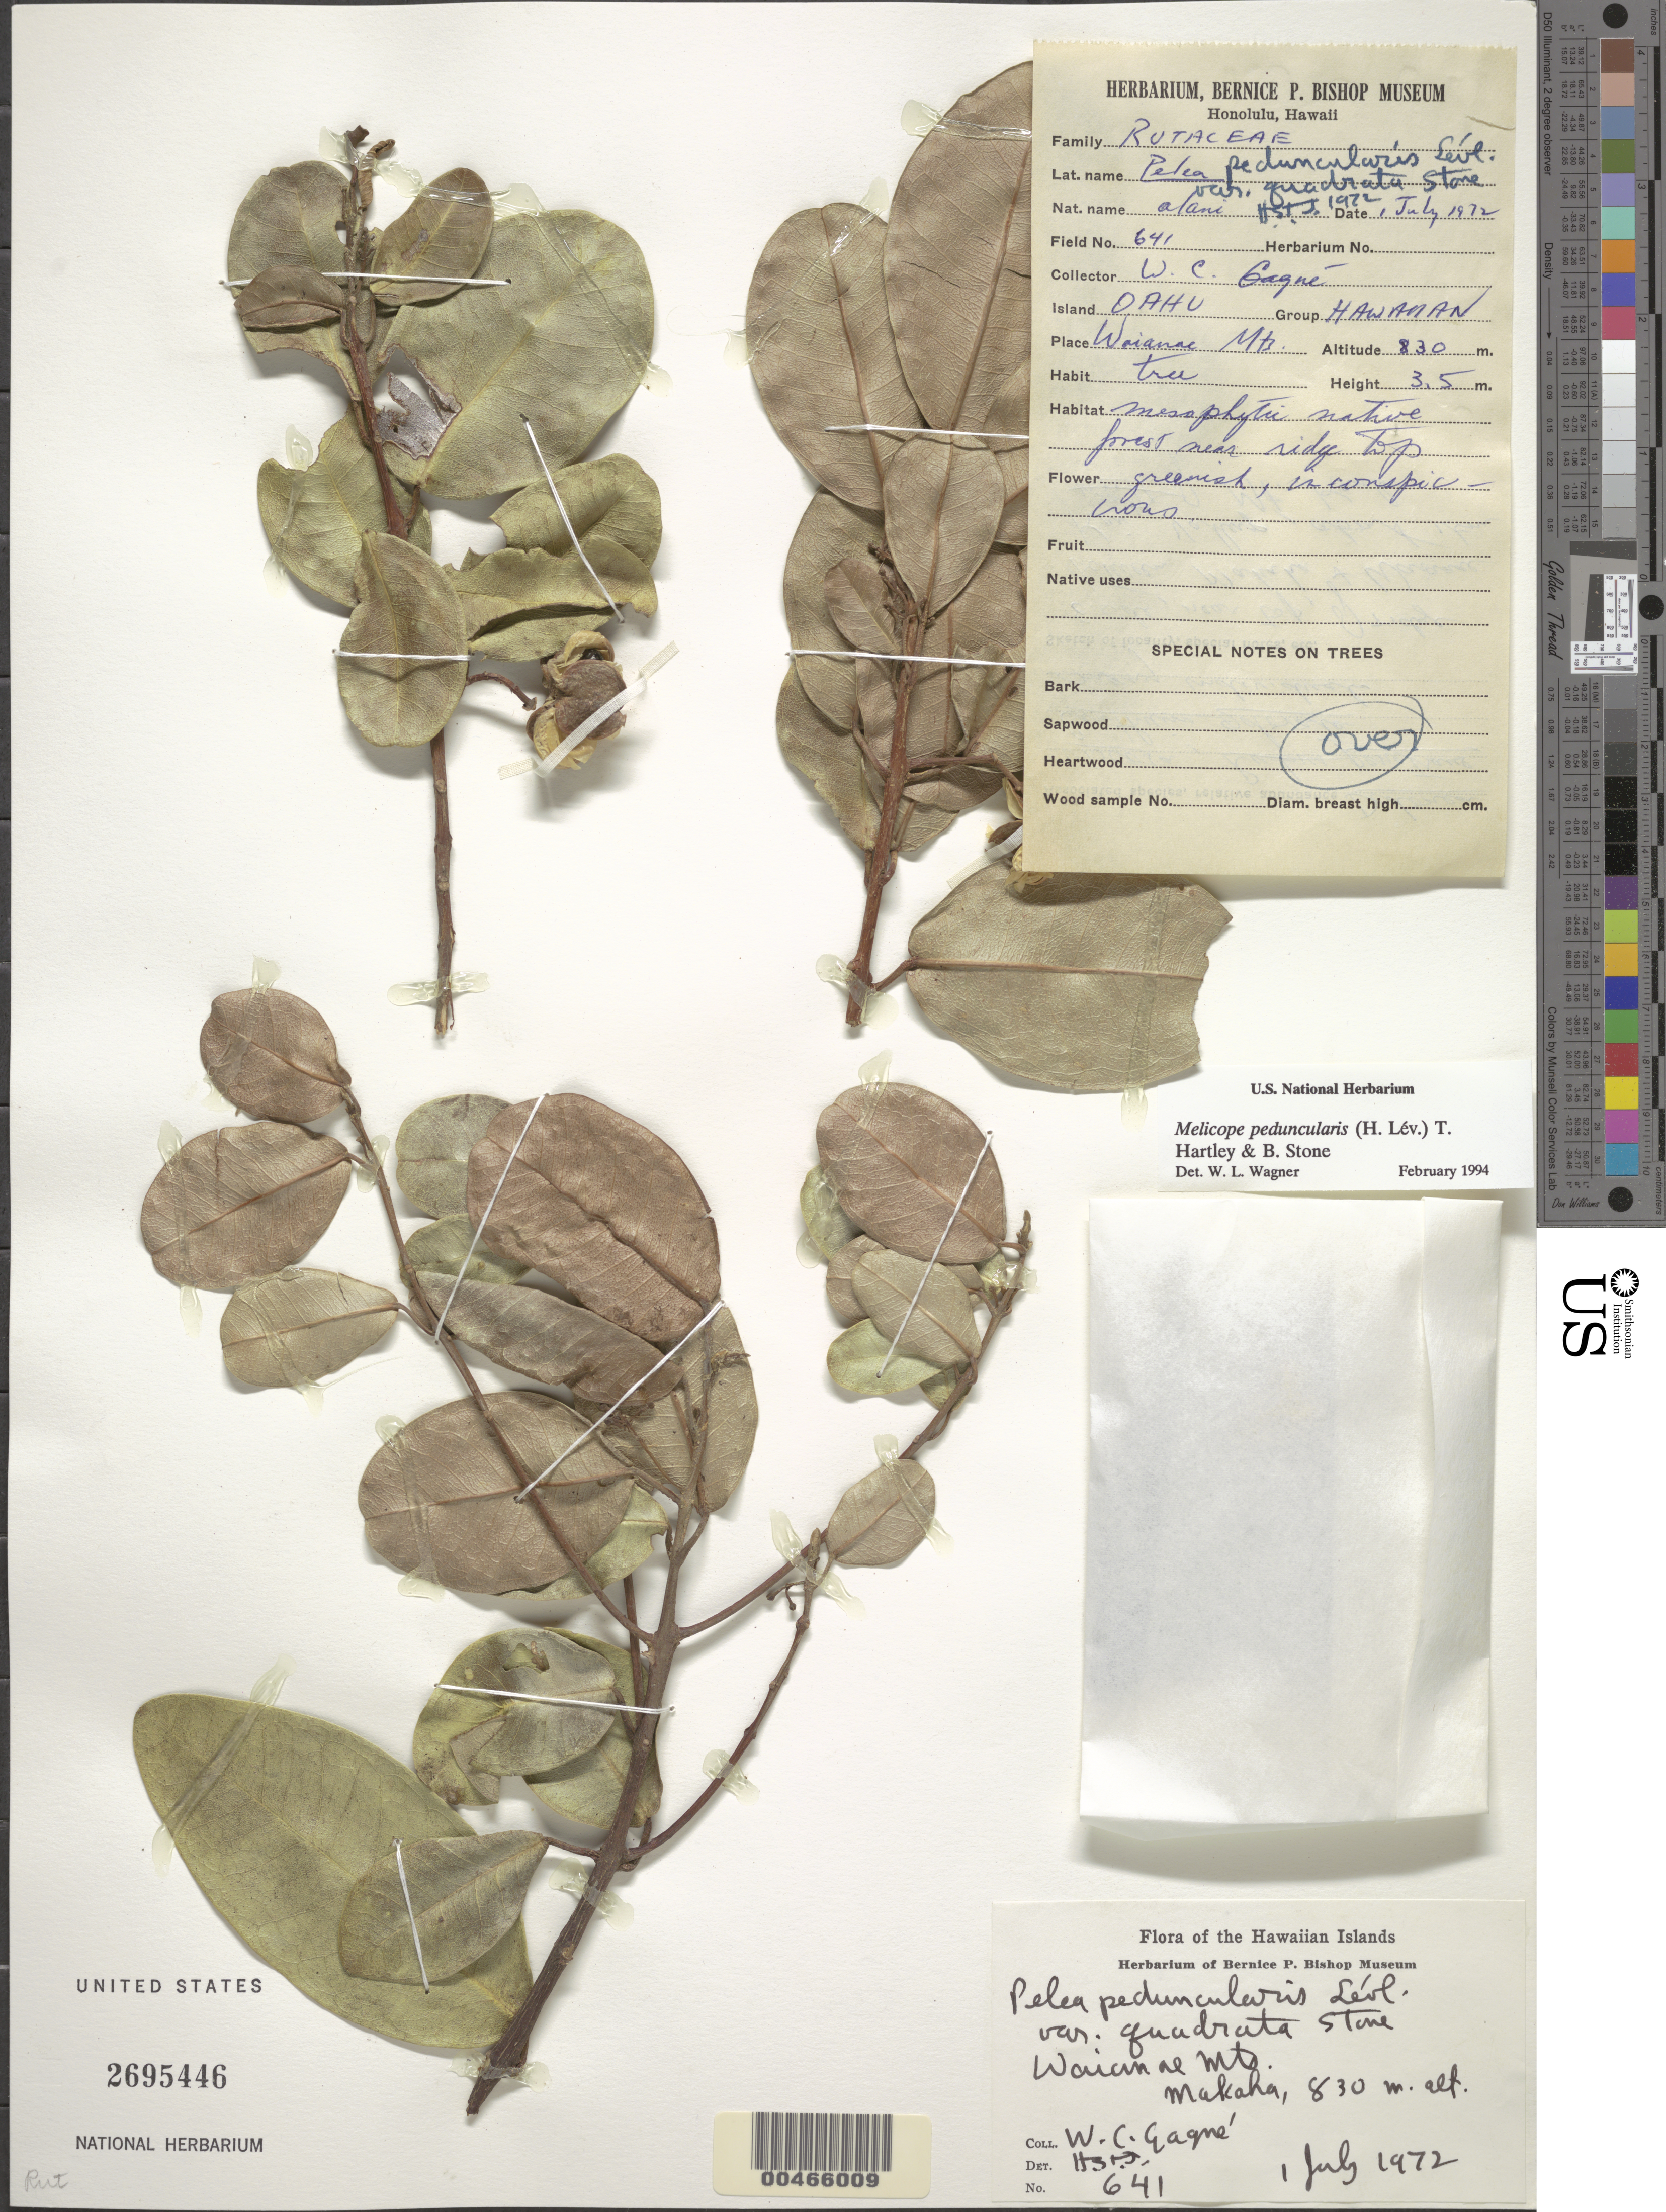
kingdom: Plantae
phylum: Tracheophyta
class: Magnoliopsida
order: Sapindales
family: Rutaceae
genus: Melicope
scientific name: Melicope peduncularis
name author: (H. Lév.) T.G. Hartley & B.C. Stone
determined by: Wagner, W. L., (BOT), Smithsonian Institution - National Museum of Natural History (UNITED STATES)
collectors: W. Gagne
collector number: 641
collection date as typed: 1 Jul 1972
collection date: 1972-07-01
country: United States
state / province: Hawaii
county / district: Honolulu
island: Oahu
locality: Waianae Mts., Makaha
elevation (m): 830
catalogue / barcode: US 2695446